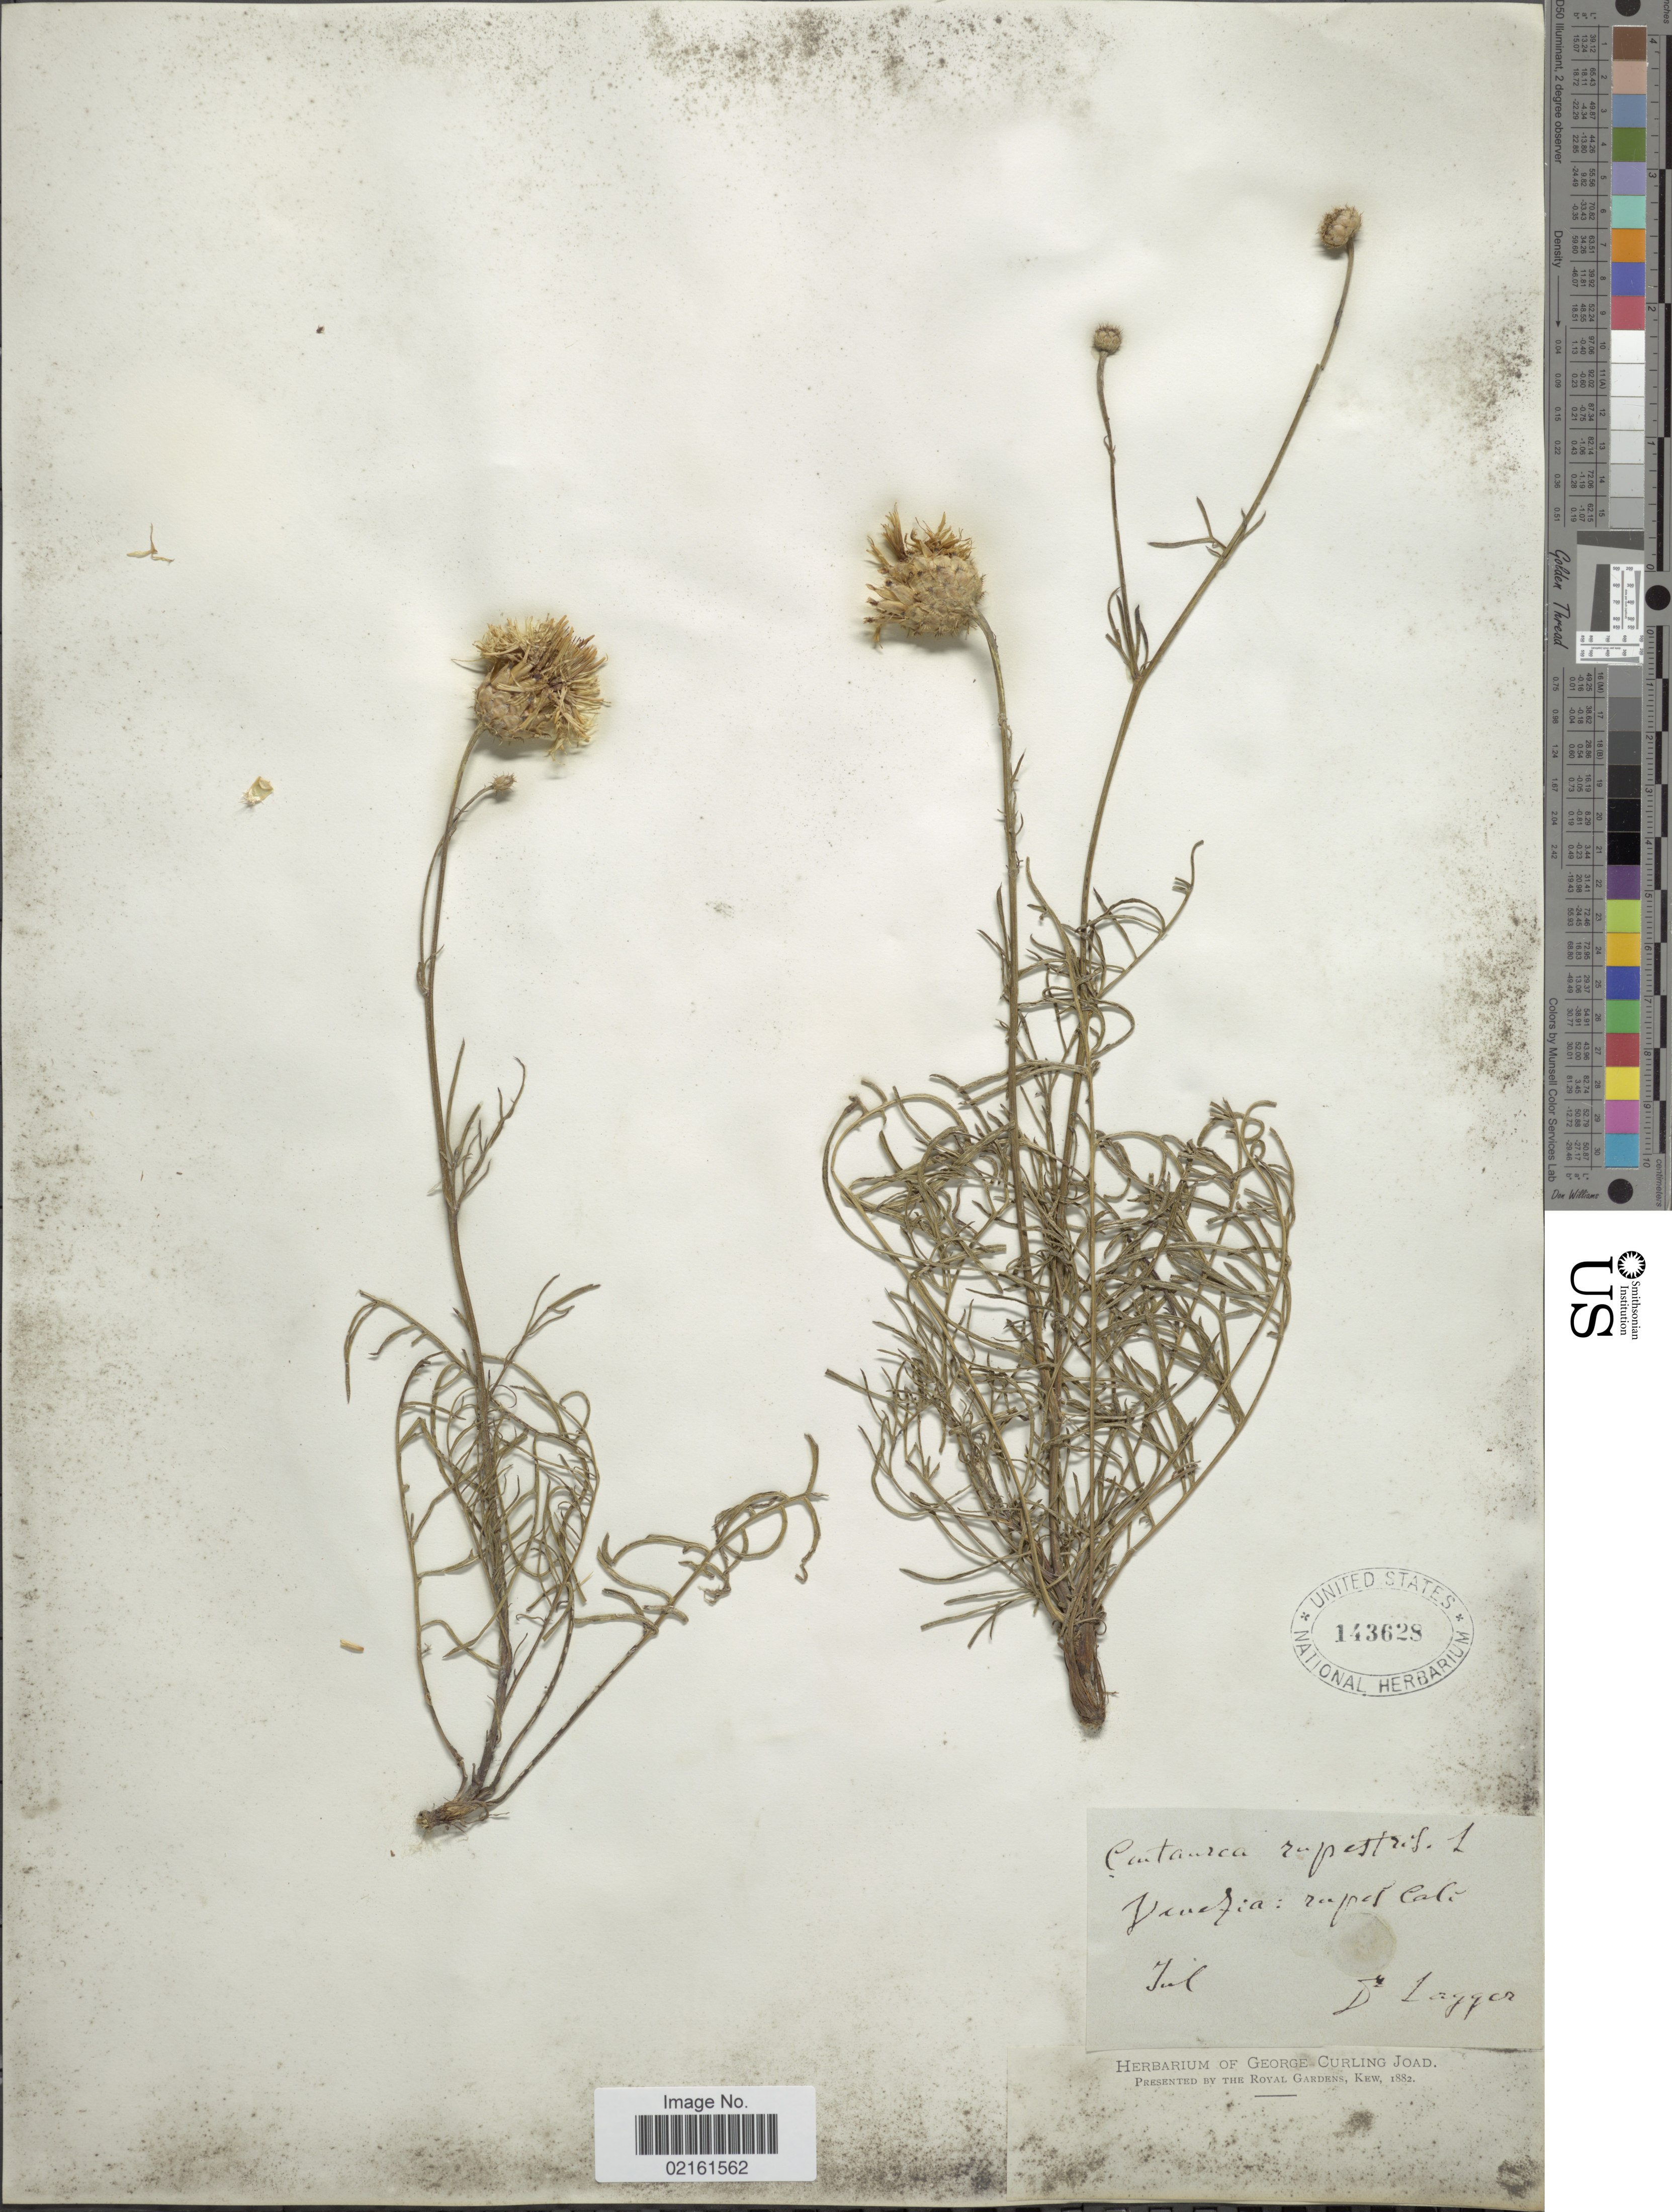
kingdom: Plantae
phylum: Tracheophyta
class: Magnoliopsida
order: Asterales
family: Asteraceae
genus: Centaurea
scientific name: Centaurea rupestris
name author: L.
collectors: D. Lagger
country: Italy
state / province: Veneto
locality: Venetia: rupes celc [interpreted]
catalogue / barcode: US 143628